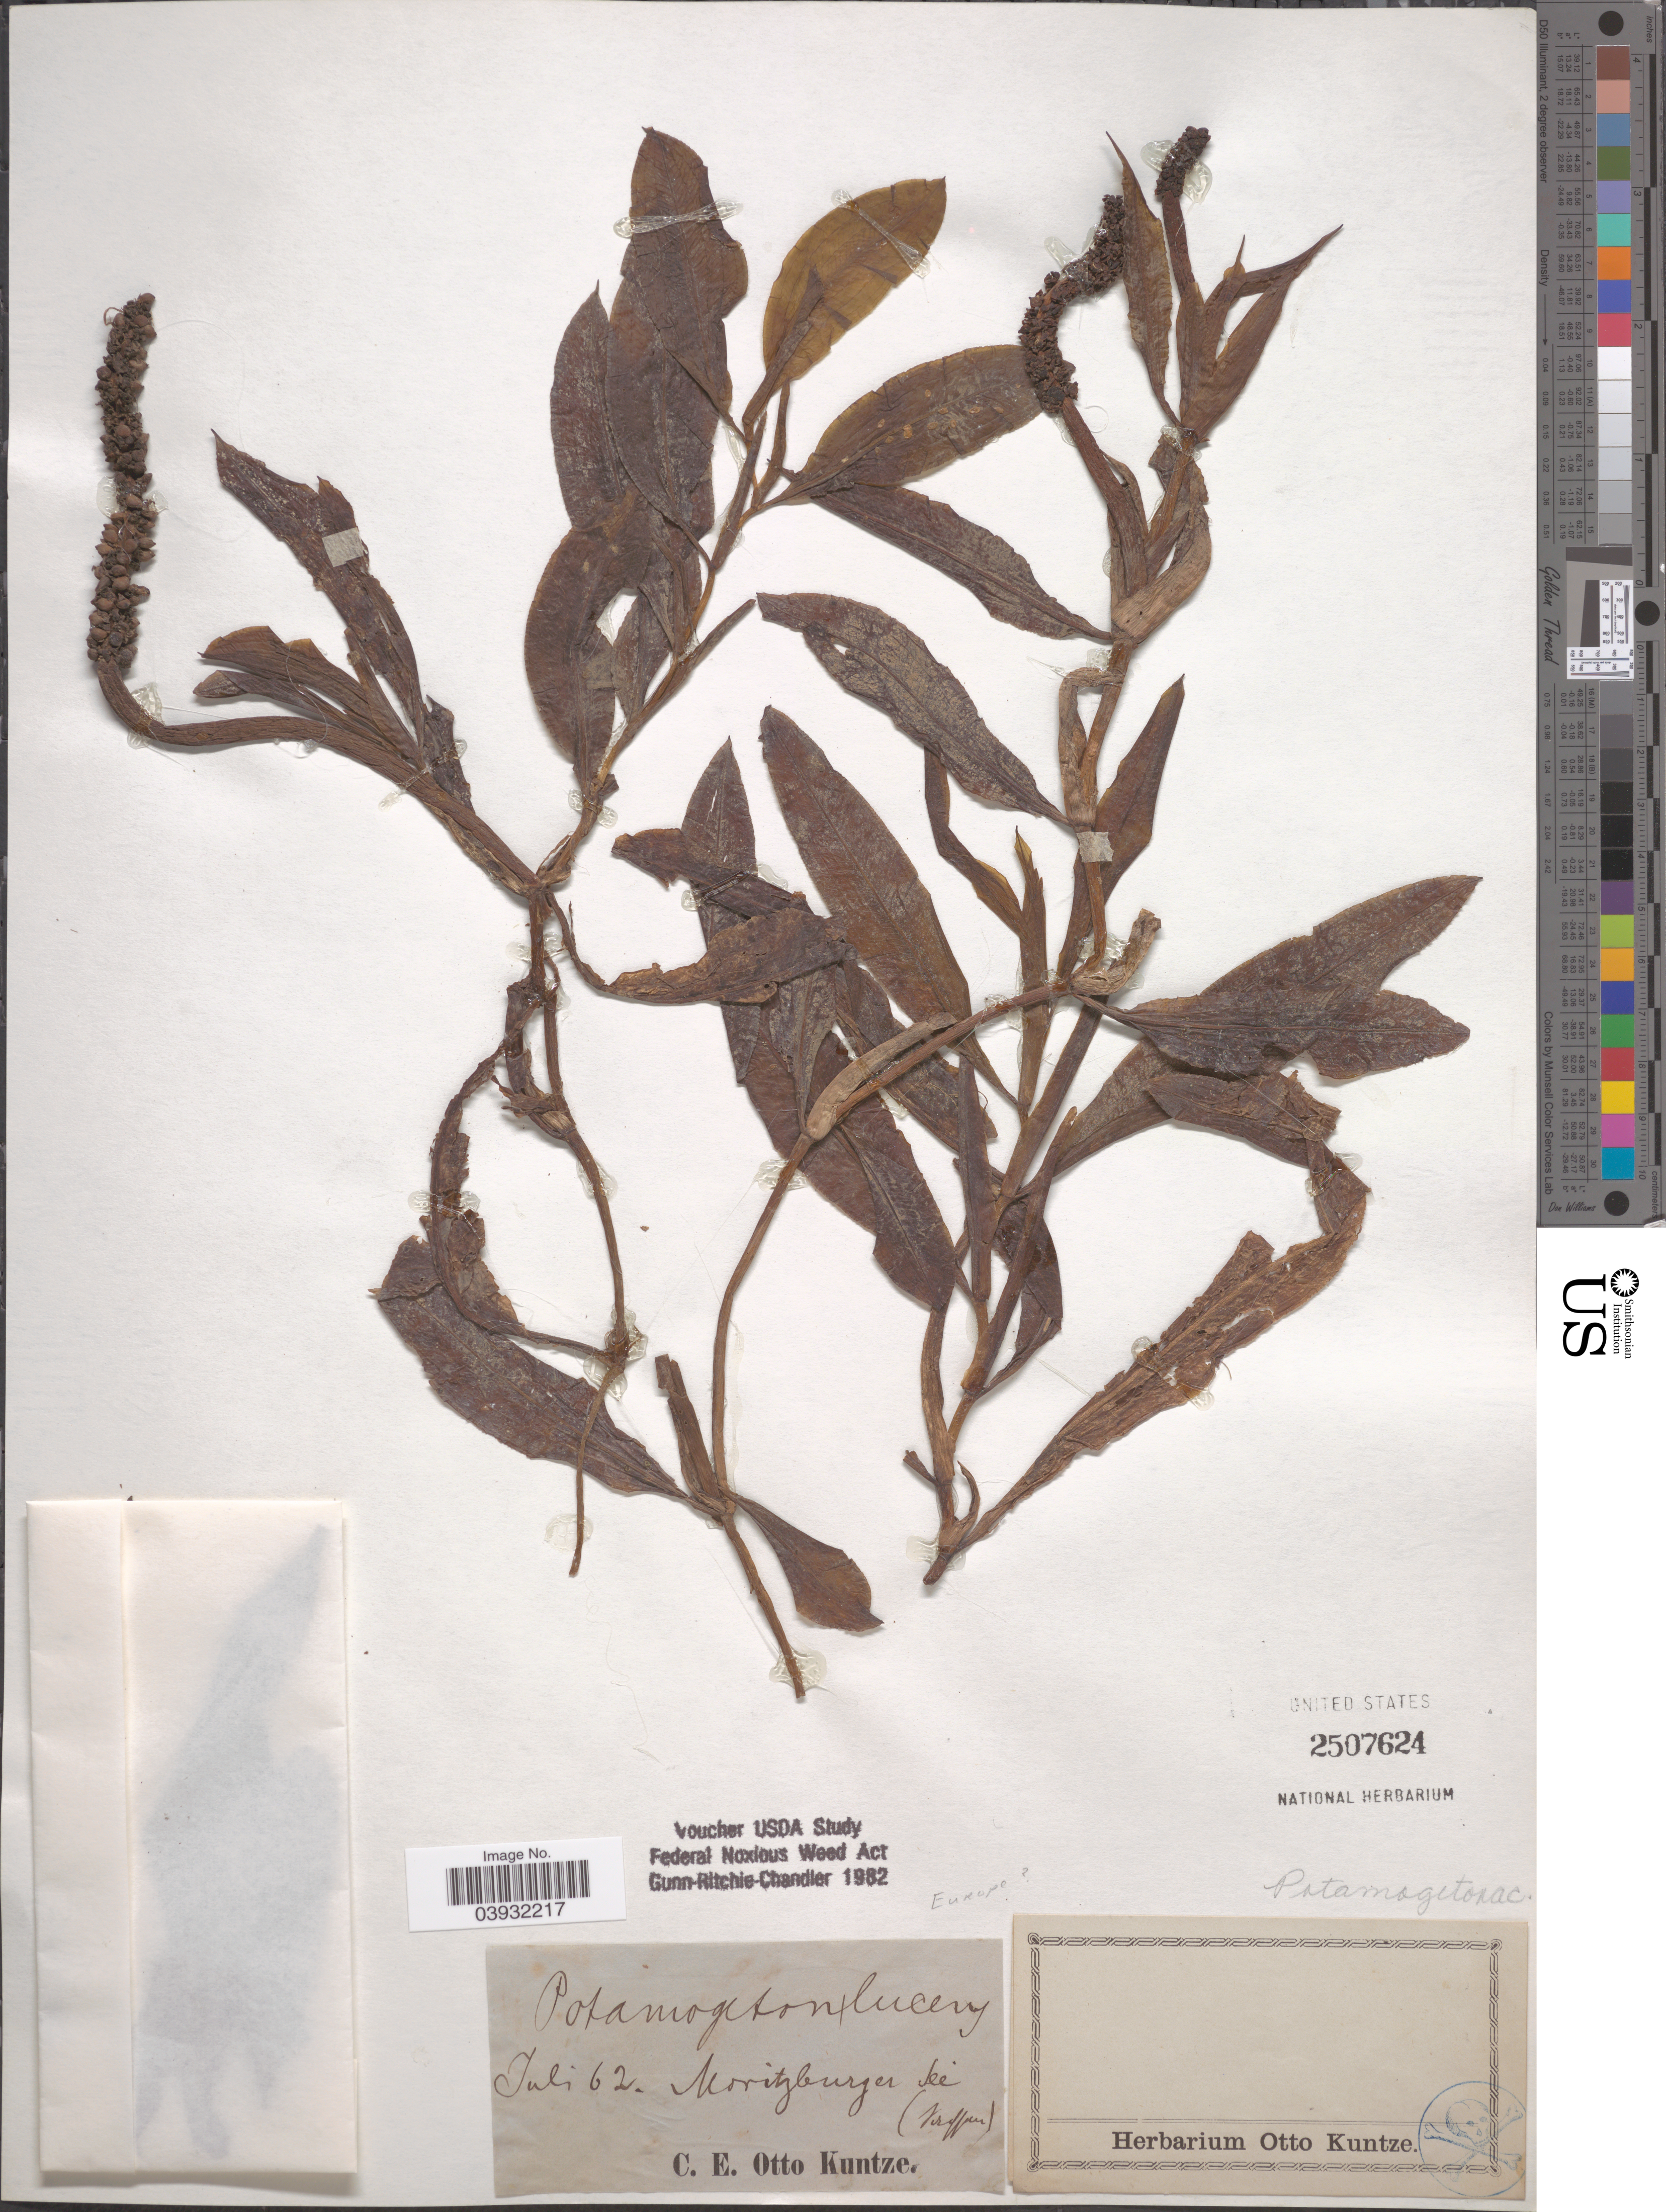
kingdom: Plantae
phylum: Tracheophyta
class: Liliopsida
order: Alismatales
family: Potamogetonaceae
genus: Potamogeton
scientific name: Potamogeton lucens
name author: L.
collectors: C.E.O. Kuntze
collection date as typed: Transcribed d/m/y: /7/62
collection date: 1862-07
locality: Europe [unsure placement] Moritzburger [interpreted] See. (Virffan [interpreted]).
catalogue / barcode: US 2507624